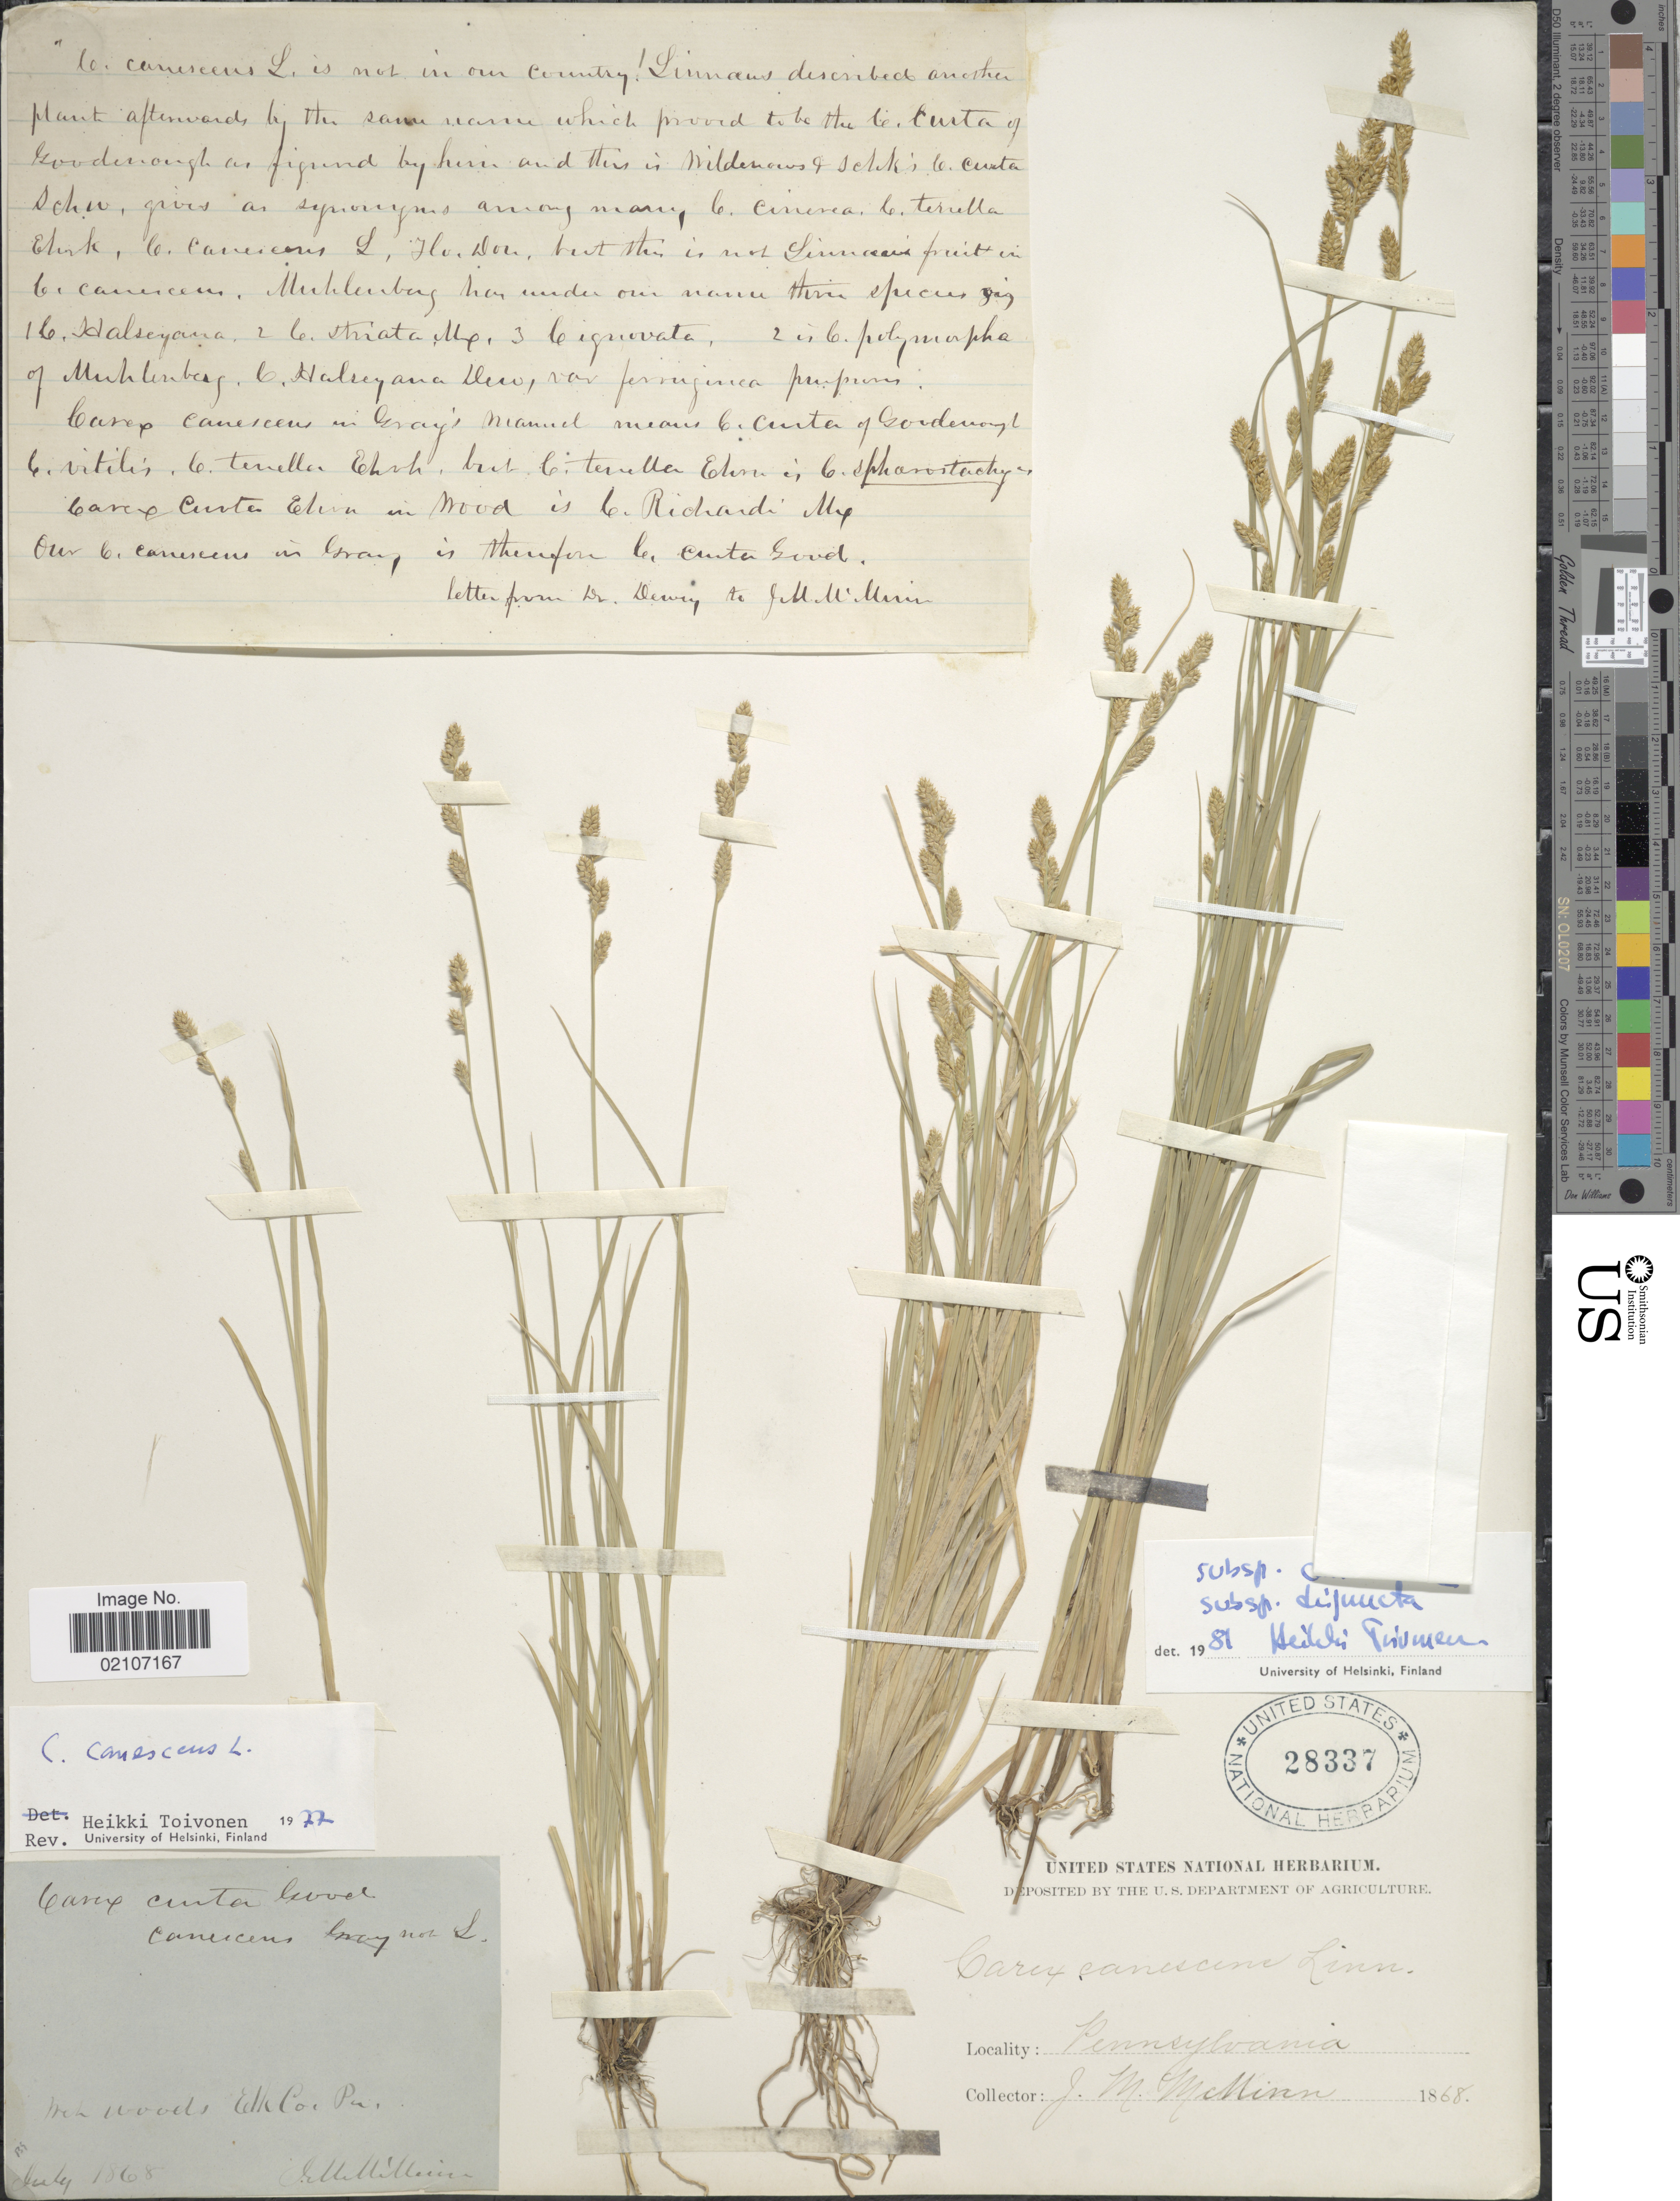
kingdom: Plantae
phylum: Tracheophyta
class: Liliopsida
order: Poales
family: Cyperaceae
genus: Carex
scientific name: Carex canescens var. disjuncta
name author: Fernald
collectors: J. McMinn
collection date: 1868-07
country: United States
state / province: Pennsylvania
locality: Elk Co.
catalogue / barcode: US 28337